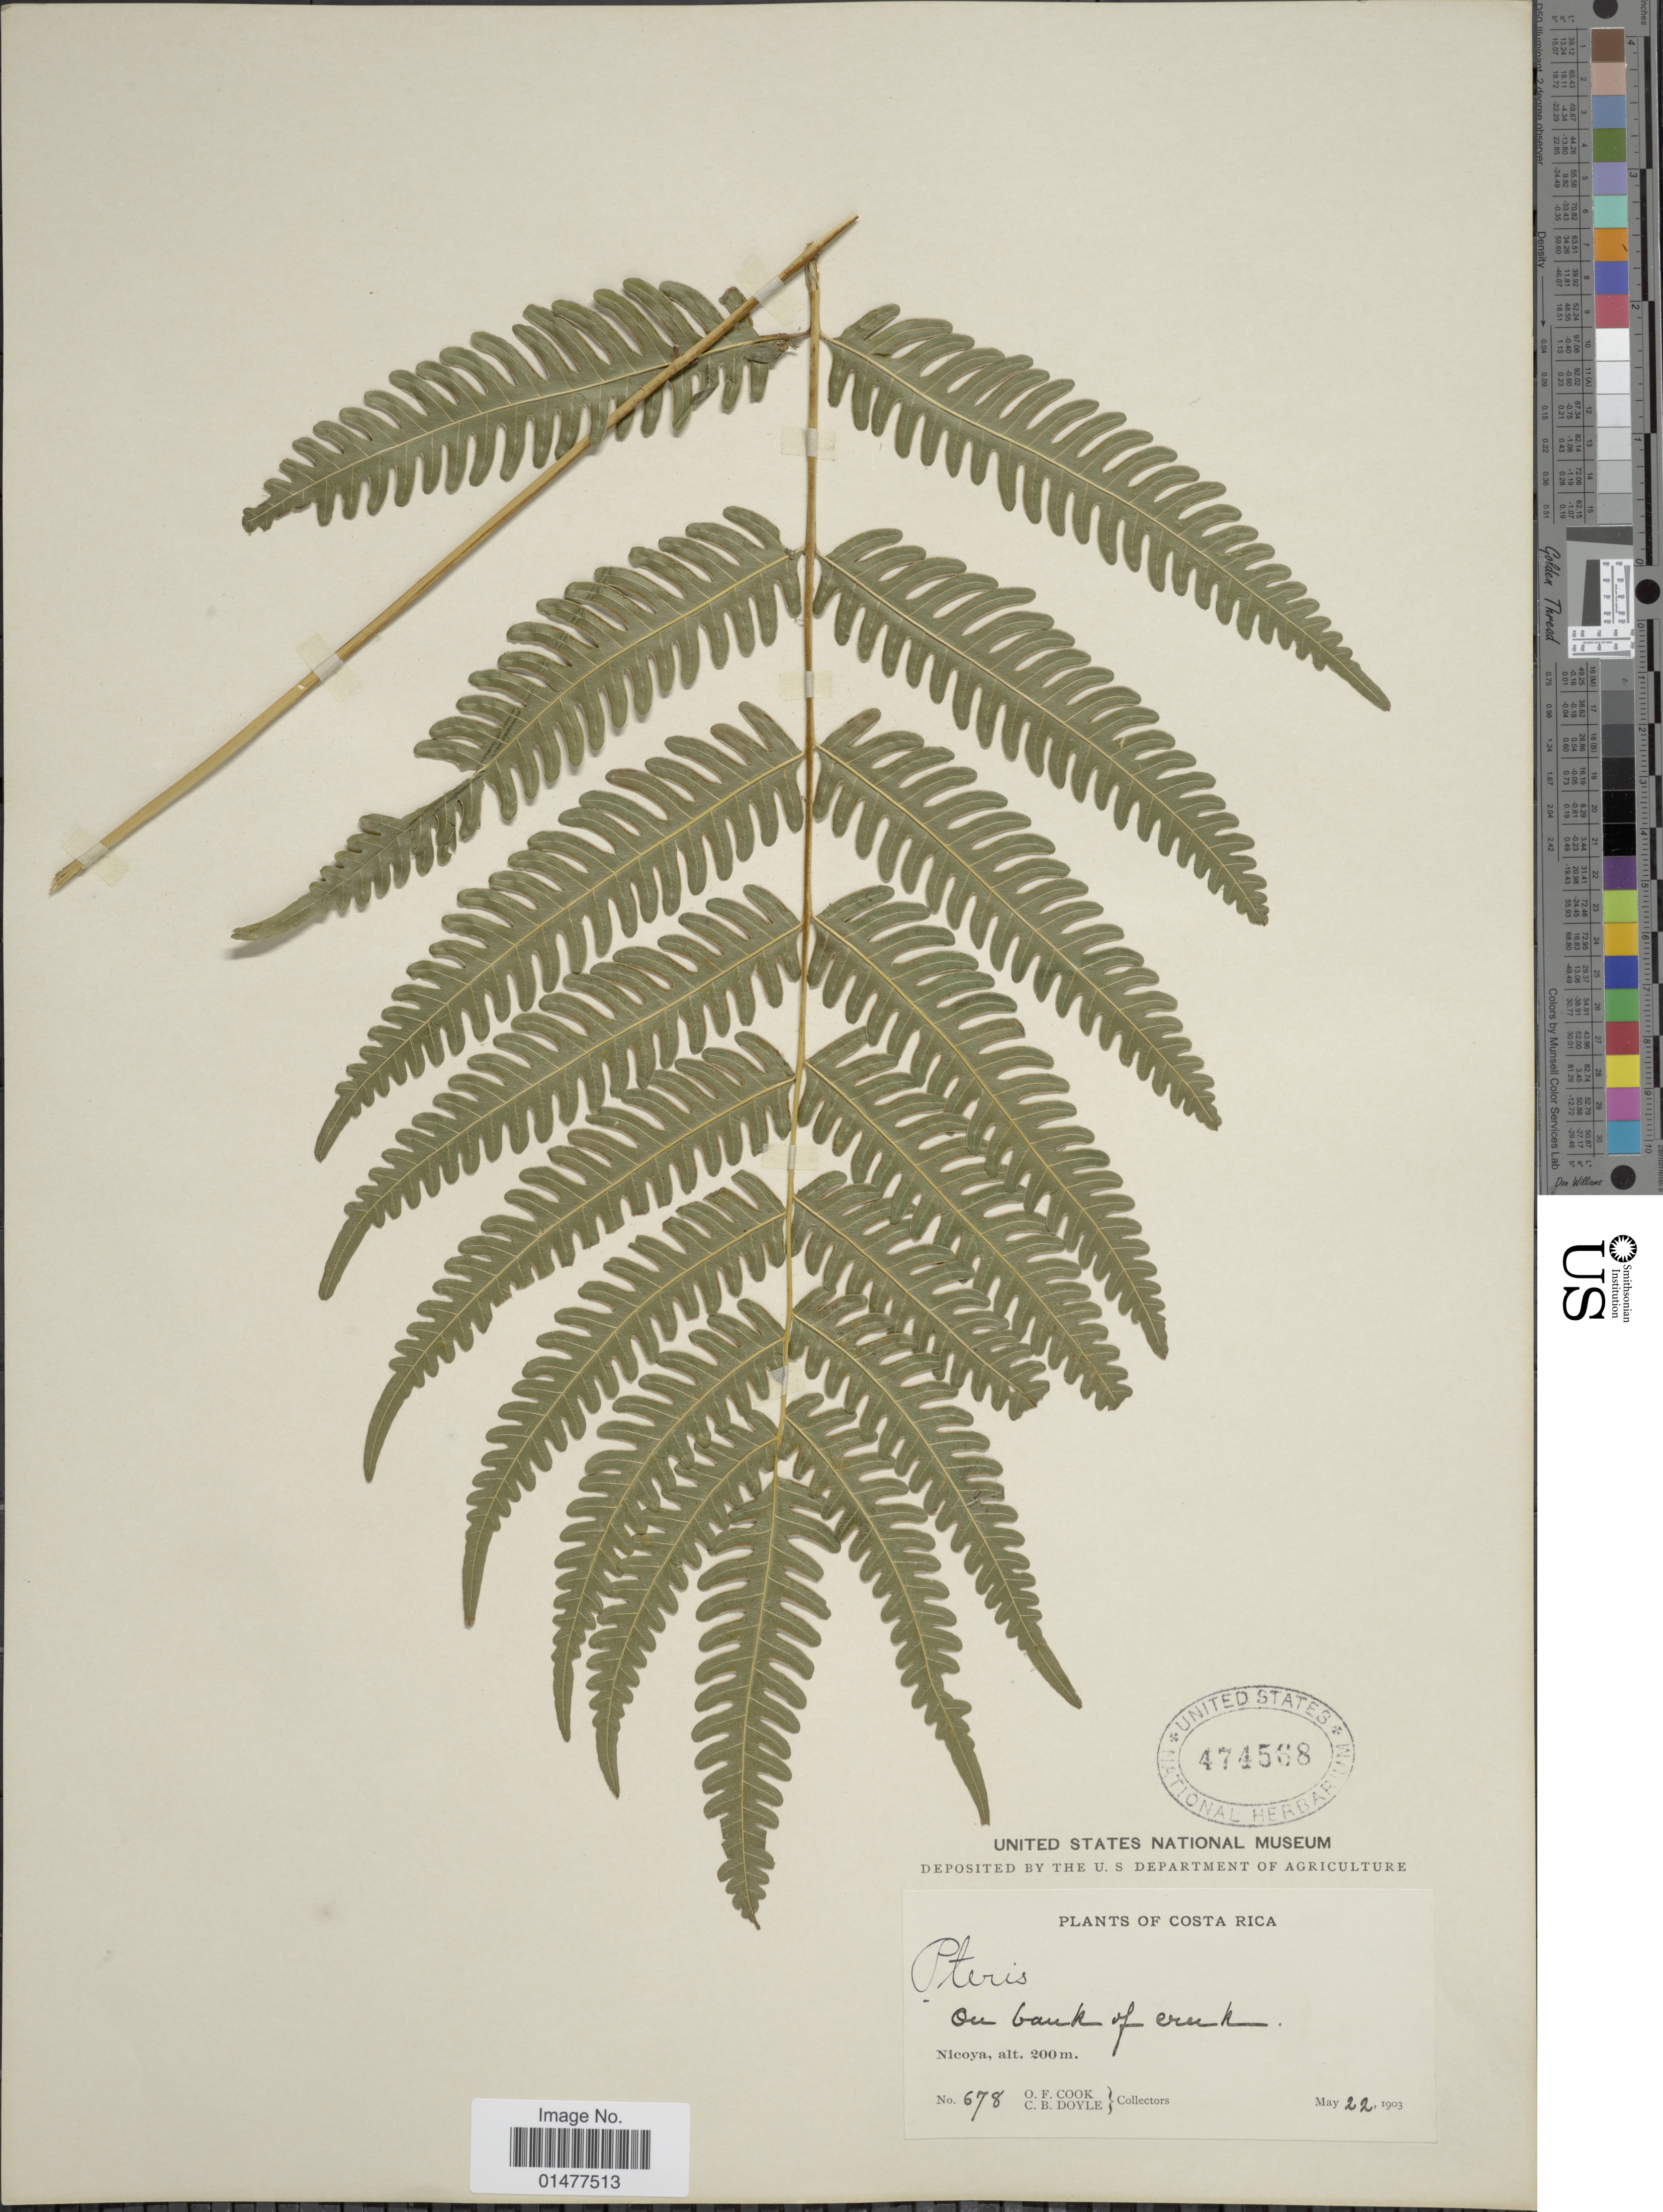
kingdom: Plantae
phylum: Tracheophyta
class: Polypodiopsida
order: Polypodiales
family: Pteridaceae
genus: Pteris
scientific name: Pteris biaurita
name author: L.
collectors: O. F. Cook & C. Doyle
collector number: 678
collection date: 1903-05-22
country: Costa Rica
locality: Nicoya, on bank of creek.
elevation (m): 200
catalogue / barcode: US 474568